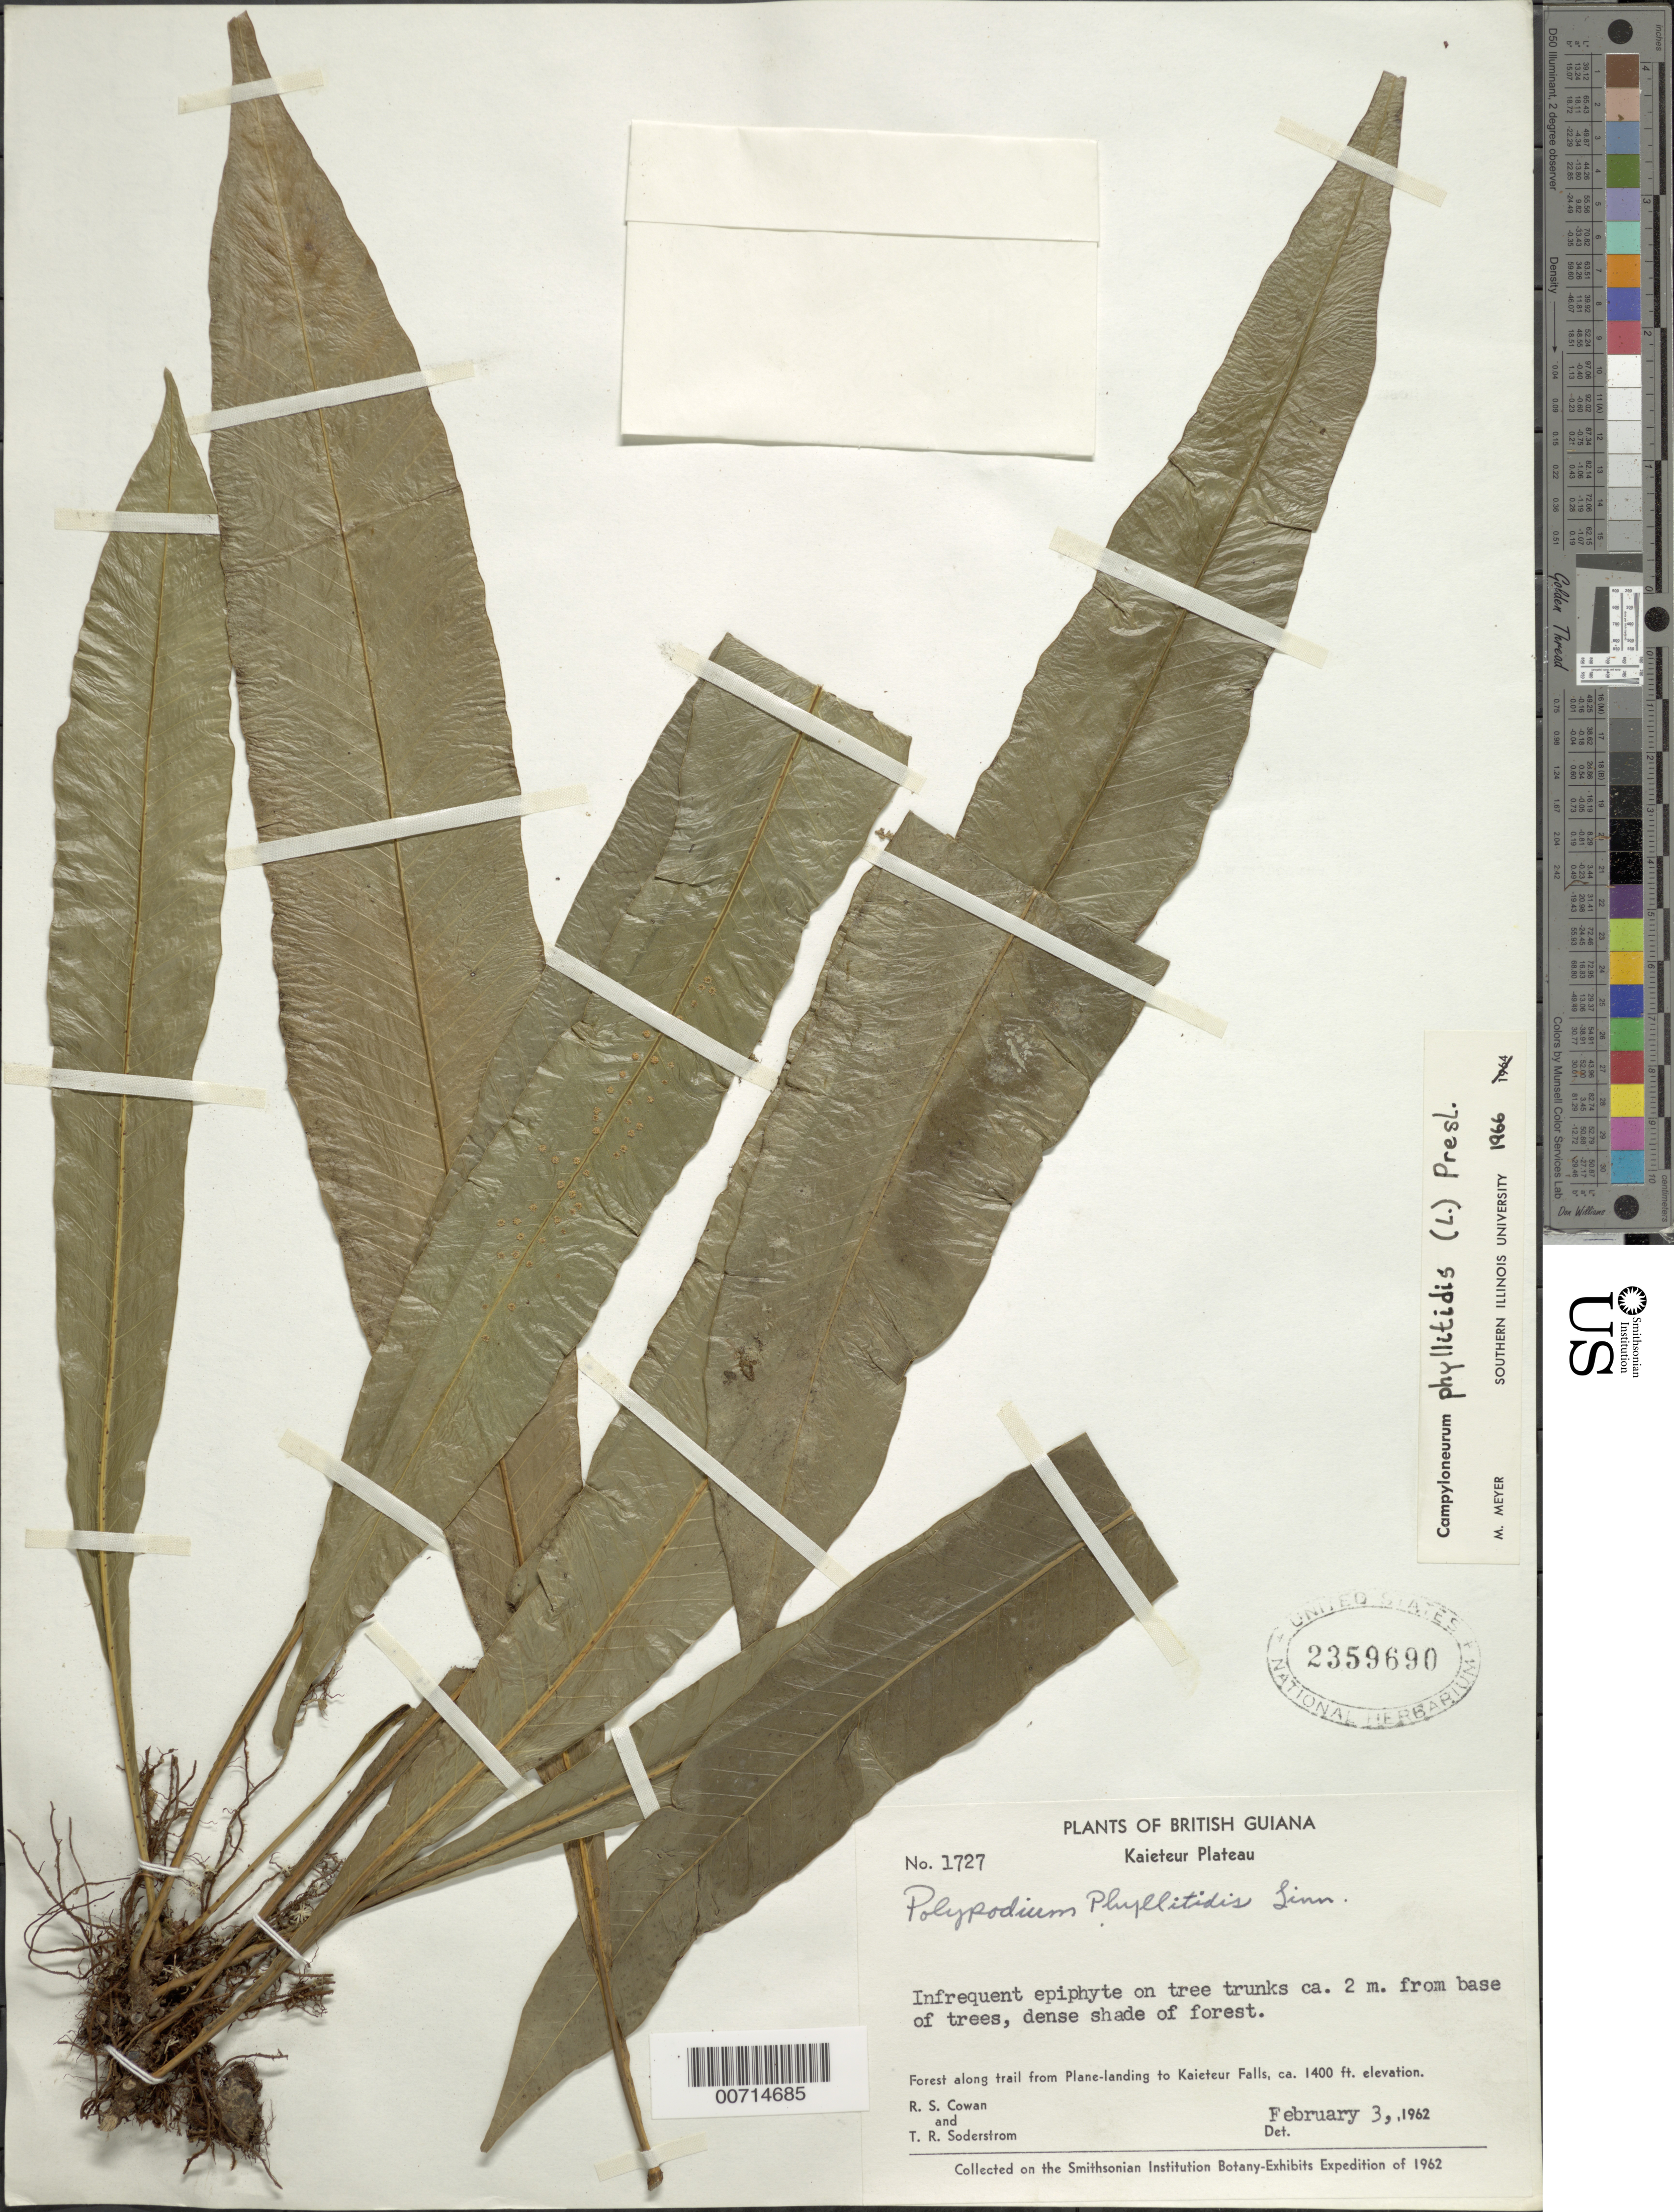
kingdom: Plantae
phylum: Tracheophyta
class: Polypodiopsida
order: Polypodiales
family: Polypodiaceae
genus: Campyloneurum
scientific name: Campyloneurum phyllitidis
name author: (L.) C. Presl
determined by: Meyer, M.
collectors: R. S. Cowan & T. R. Soderstrom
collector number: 1727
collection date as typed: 3-Feb-62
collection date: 1962-02-03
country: Guyana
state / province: Potaro-Siparuni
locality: Kaieteur Plateau, along trail from plane landing to Kaieteur Falls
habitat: Dense shade of forest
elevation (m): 427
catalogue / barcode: US 2359690